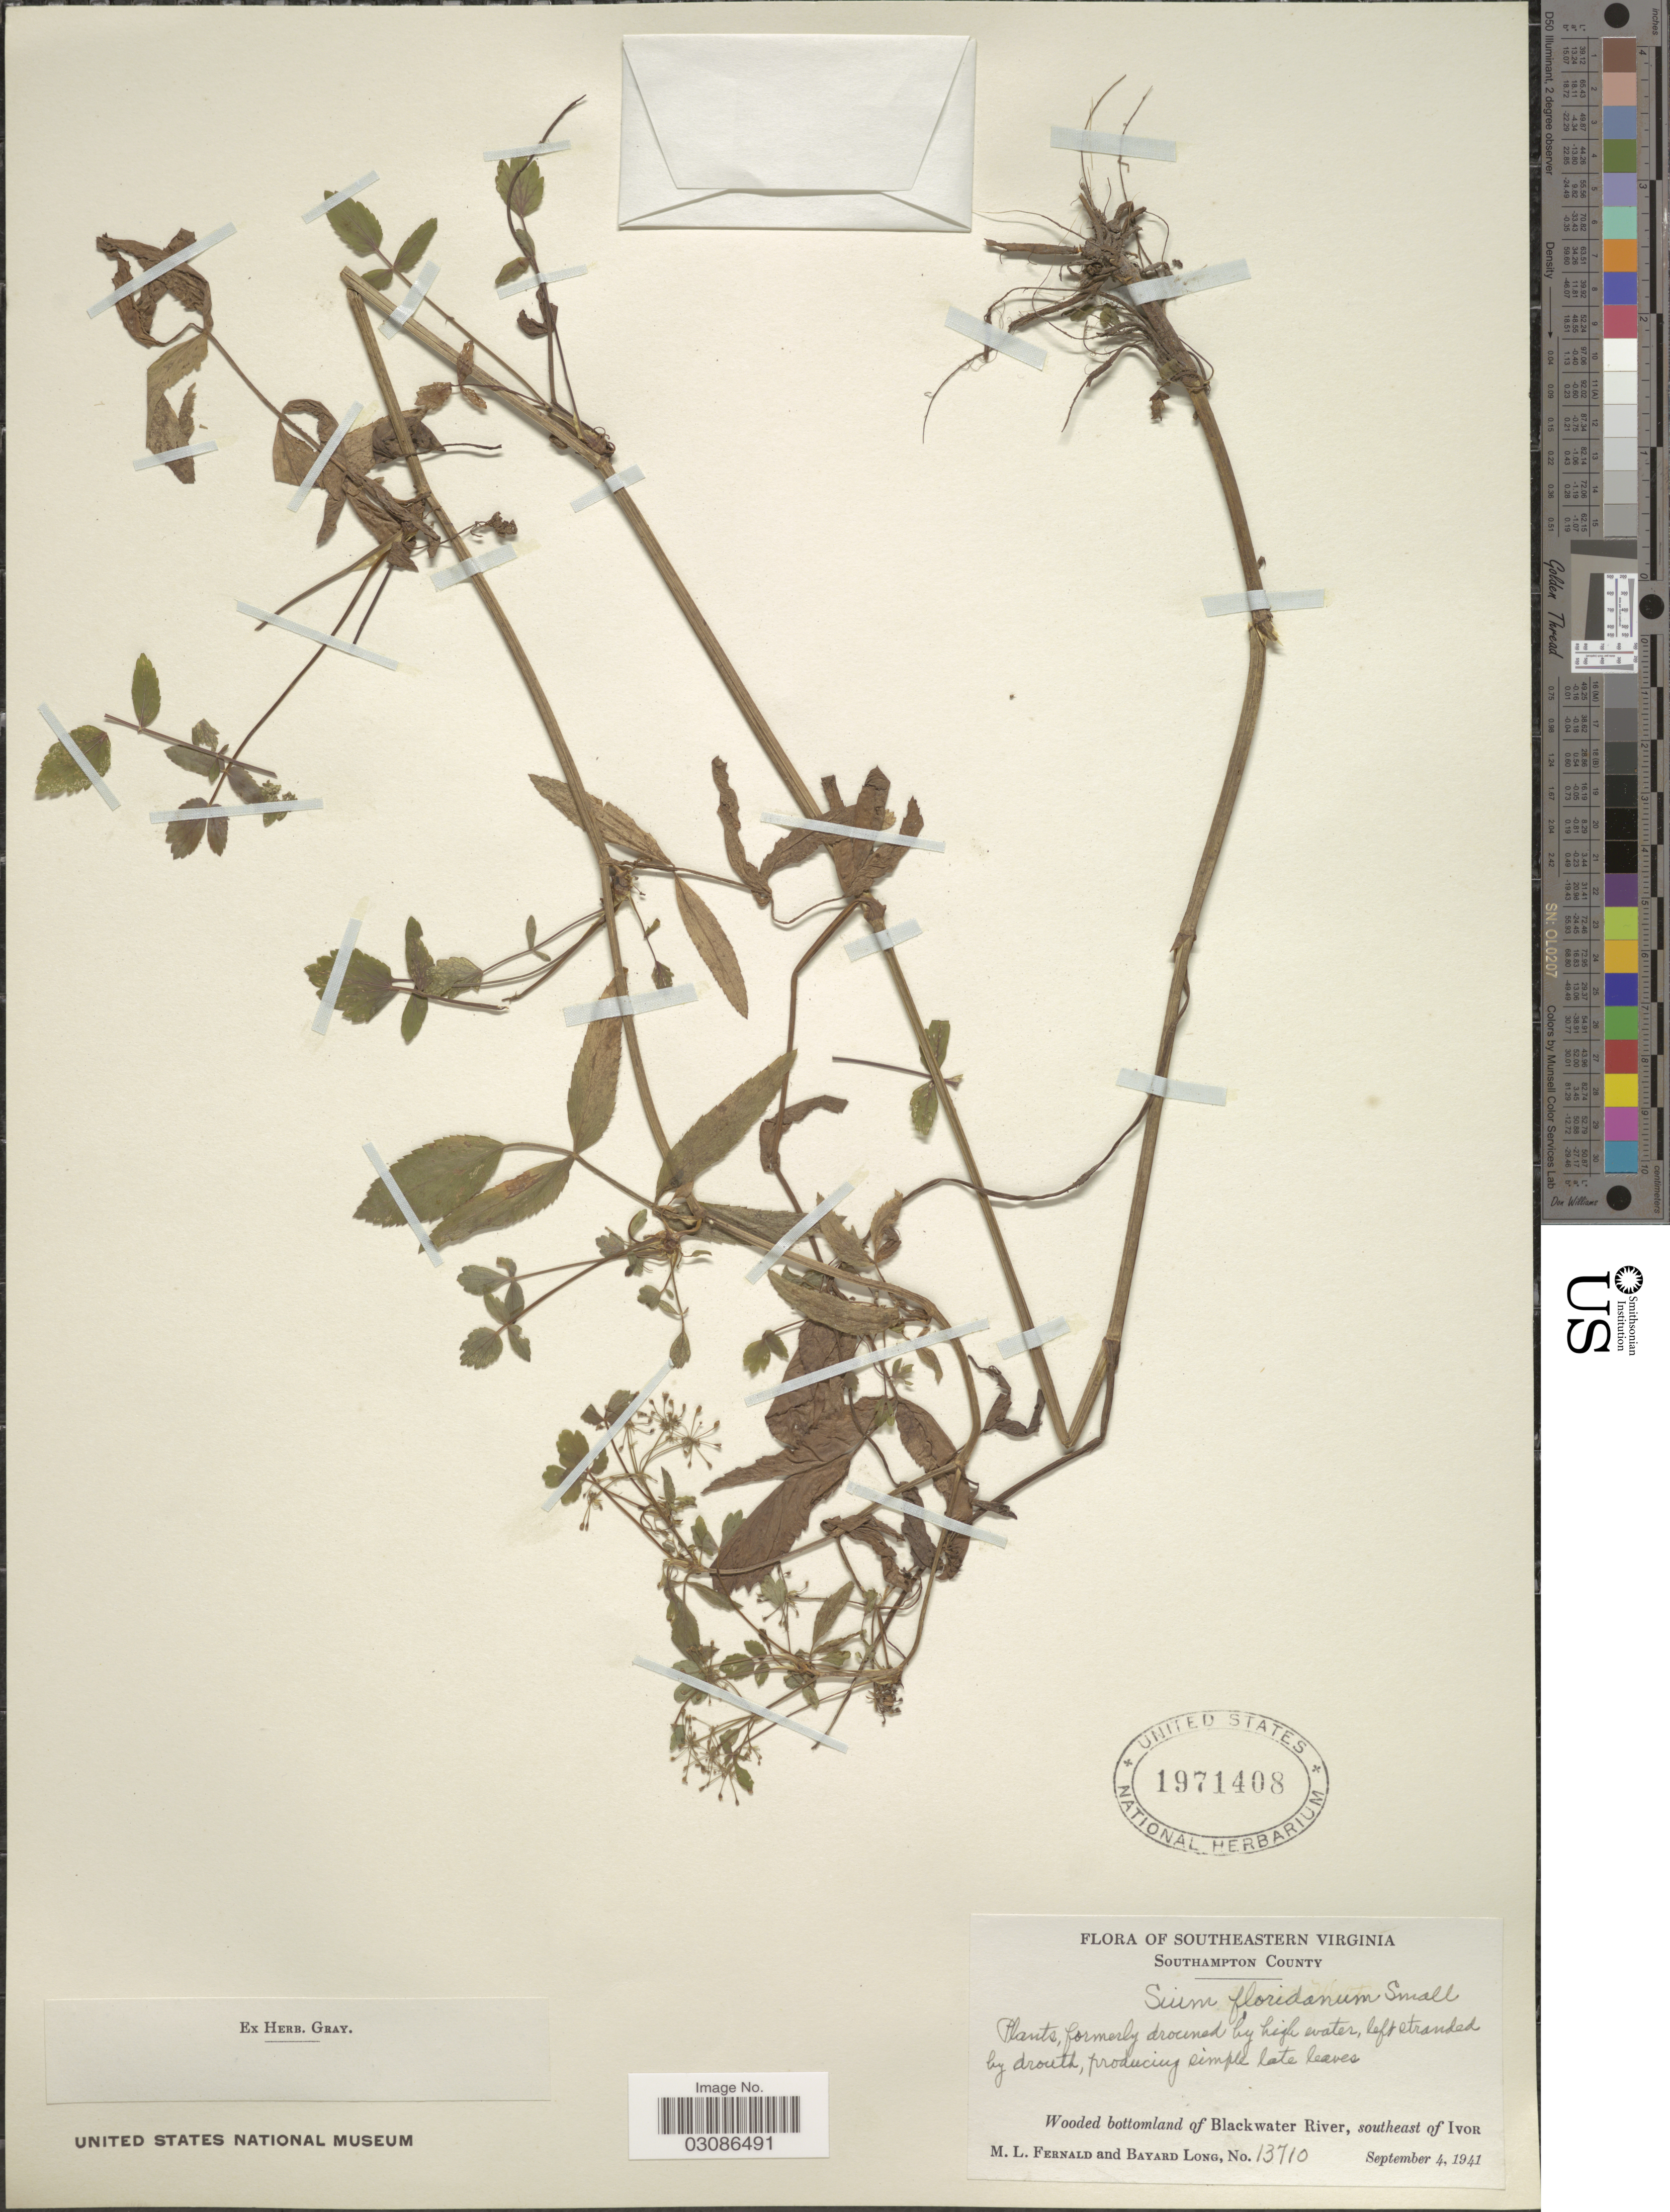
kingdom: Plantae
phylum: Tracheophyta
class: Magnoliopsida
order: Apiales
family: Apiaceae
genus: Sium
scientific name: Sium floridanum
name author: Small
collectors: M. L. Fernald & B. Long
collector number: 13710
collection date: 1941-09-04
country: United States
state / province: Virginia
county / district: Southampton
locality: Southeastern Virginia, Southampton County, Wooded bottomland of Blackwater River, southeast of Ivor.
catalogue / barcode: US 1971408